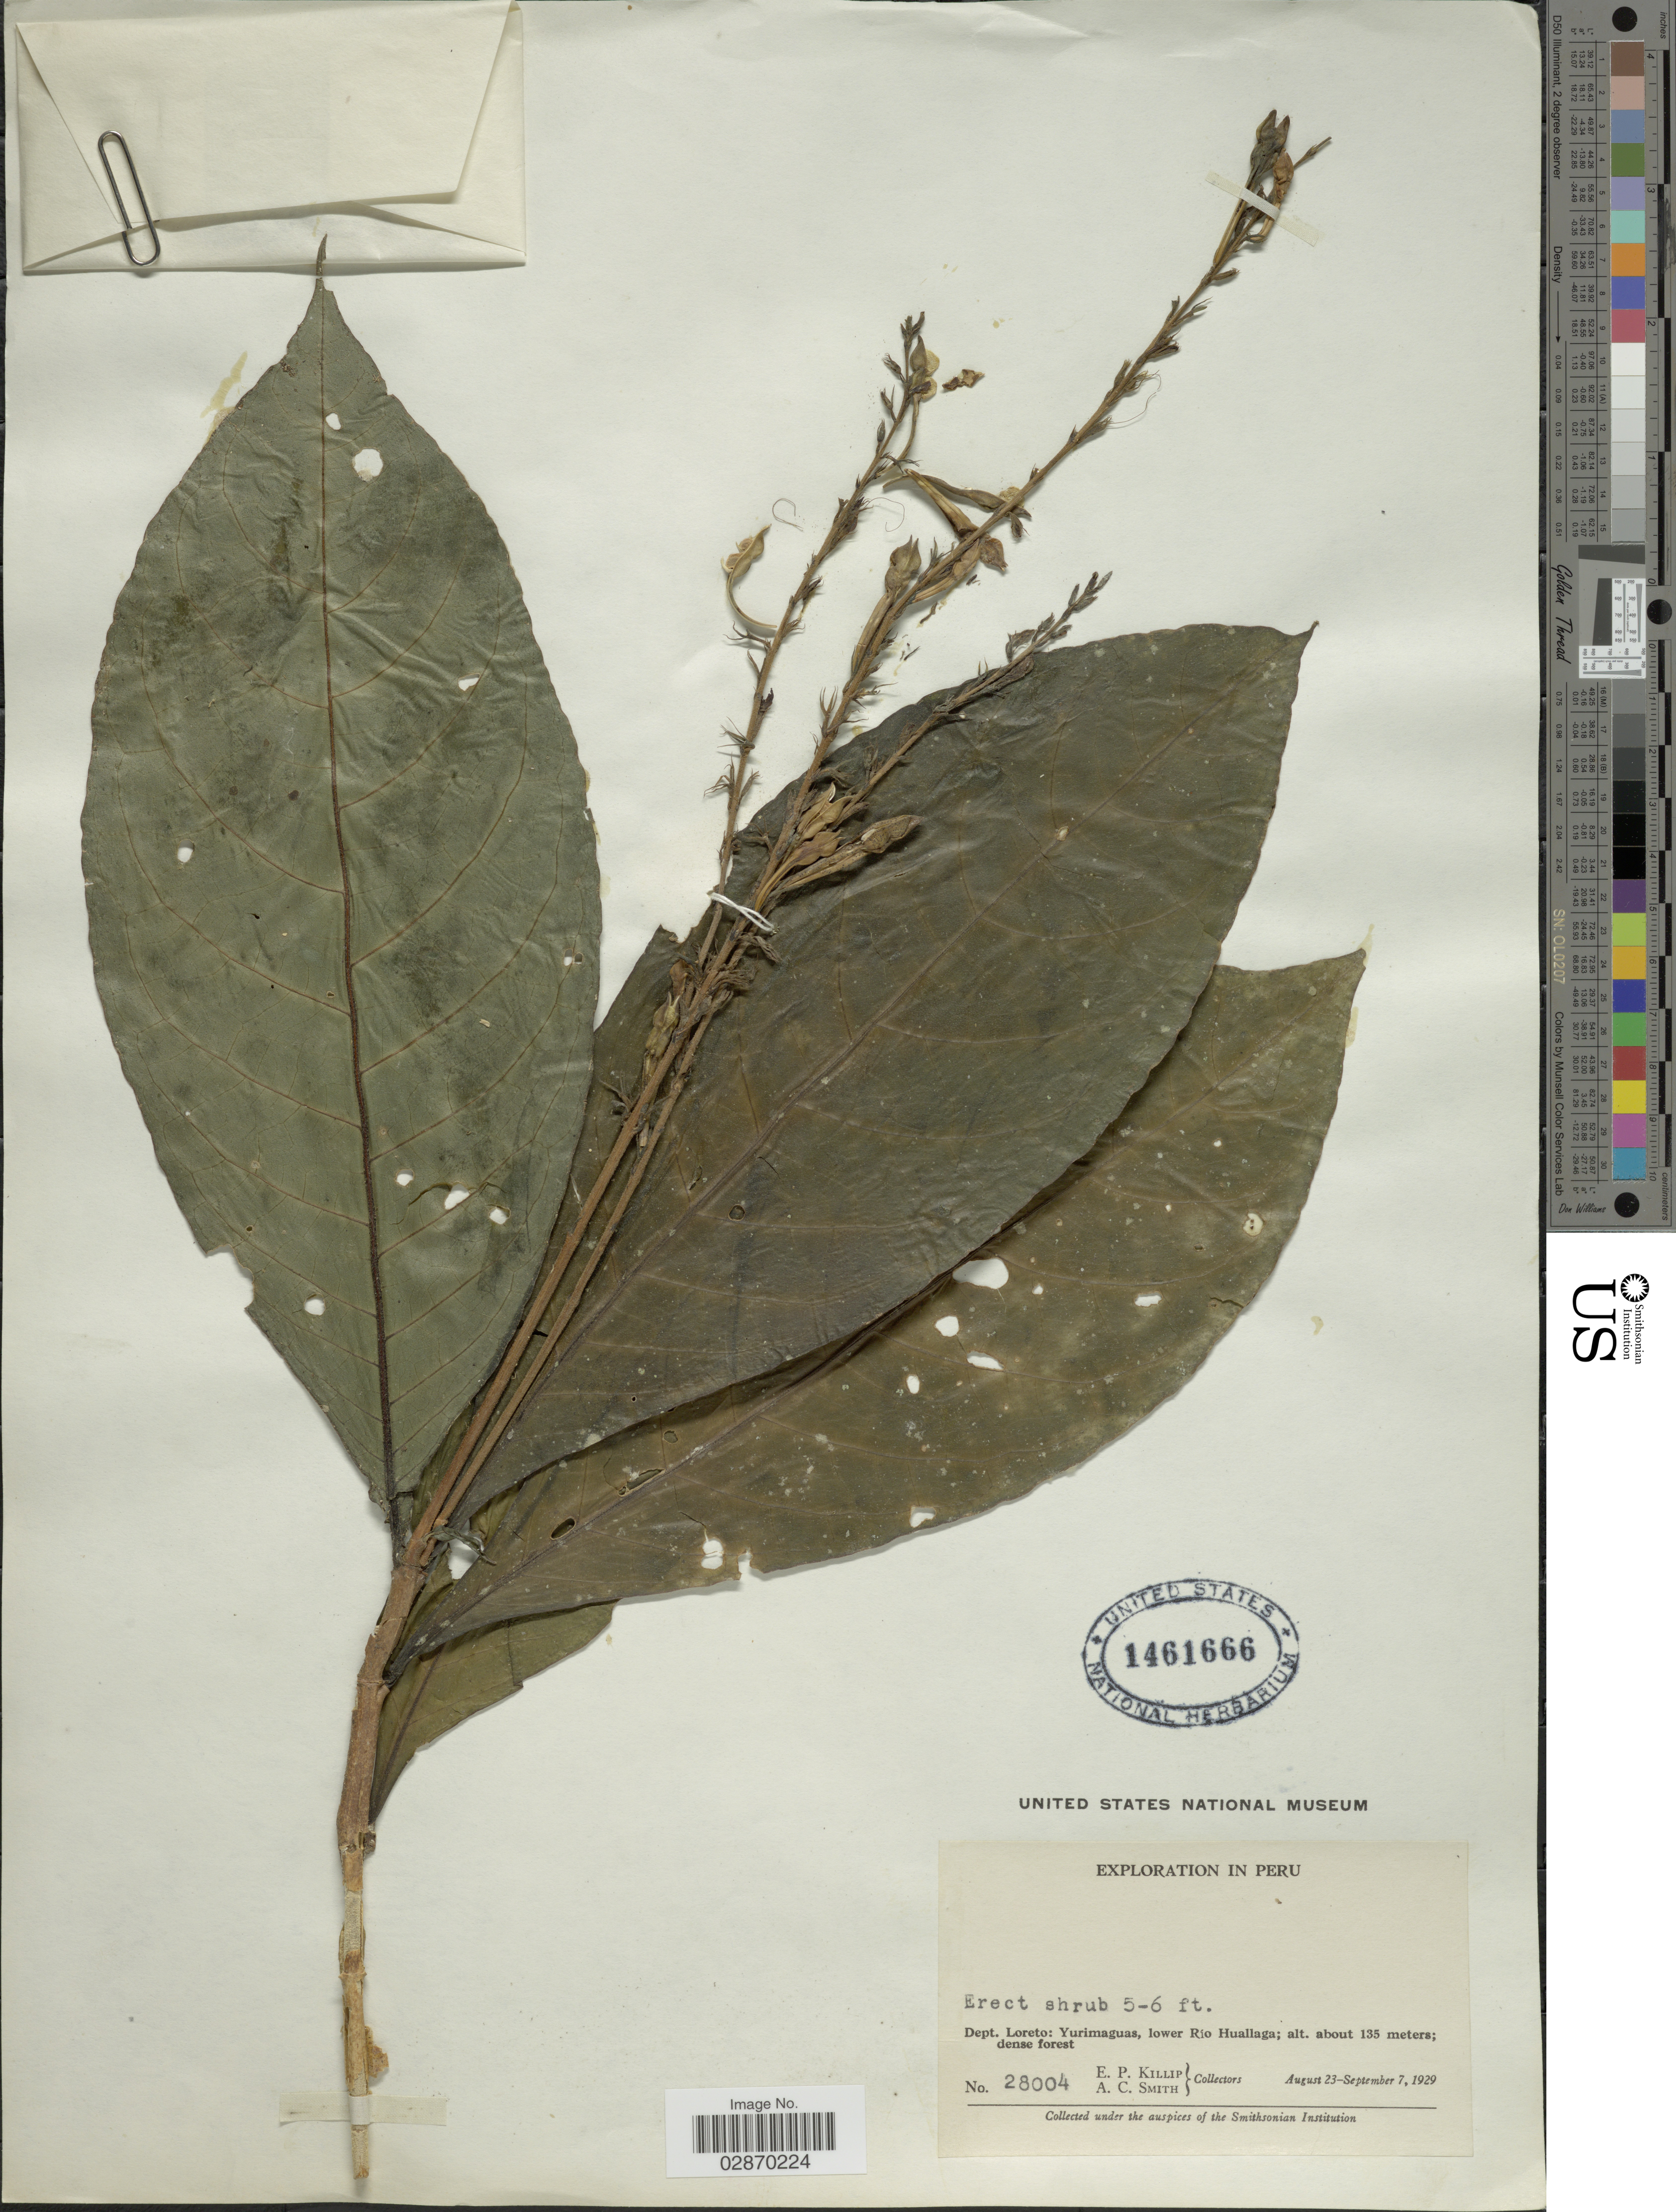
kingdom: Plantae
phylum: Tracheophyta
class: Magnoliopsida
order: Lamiales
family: Acanthaceae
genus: Pseuderanthemum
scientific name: Pseuderanthemum sp.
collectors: E. P. Killip & A. C. Smith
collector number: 28004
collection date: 1929-08-23/1929-09-07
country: Peru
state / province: Loreto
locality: Dept. Loreto: Yurimaguas, lower Río Huallaga.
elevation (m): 135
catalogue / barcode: US 1461666